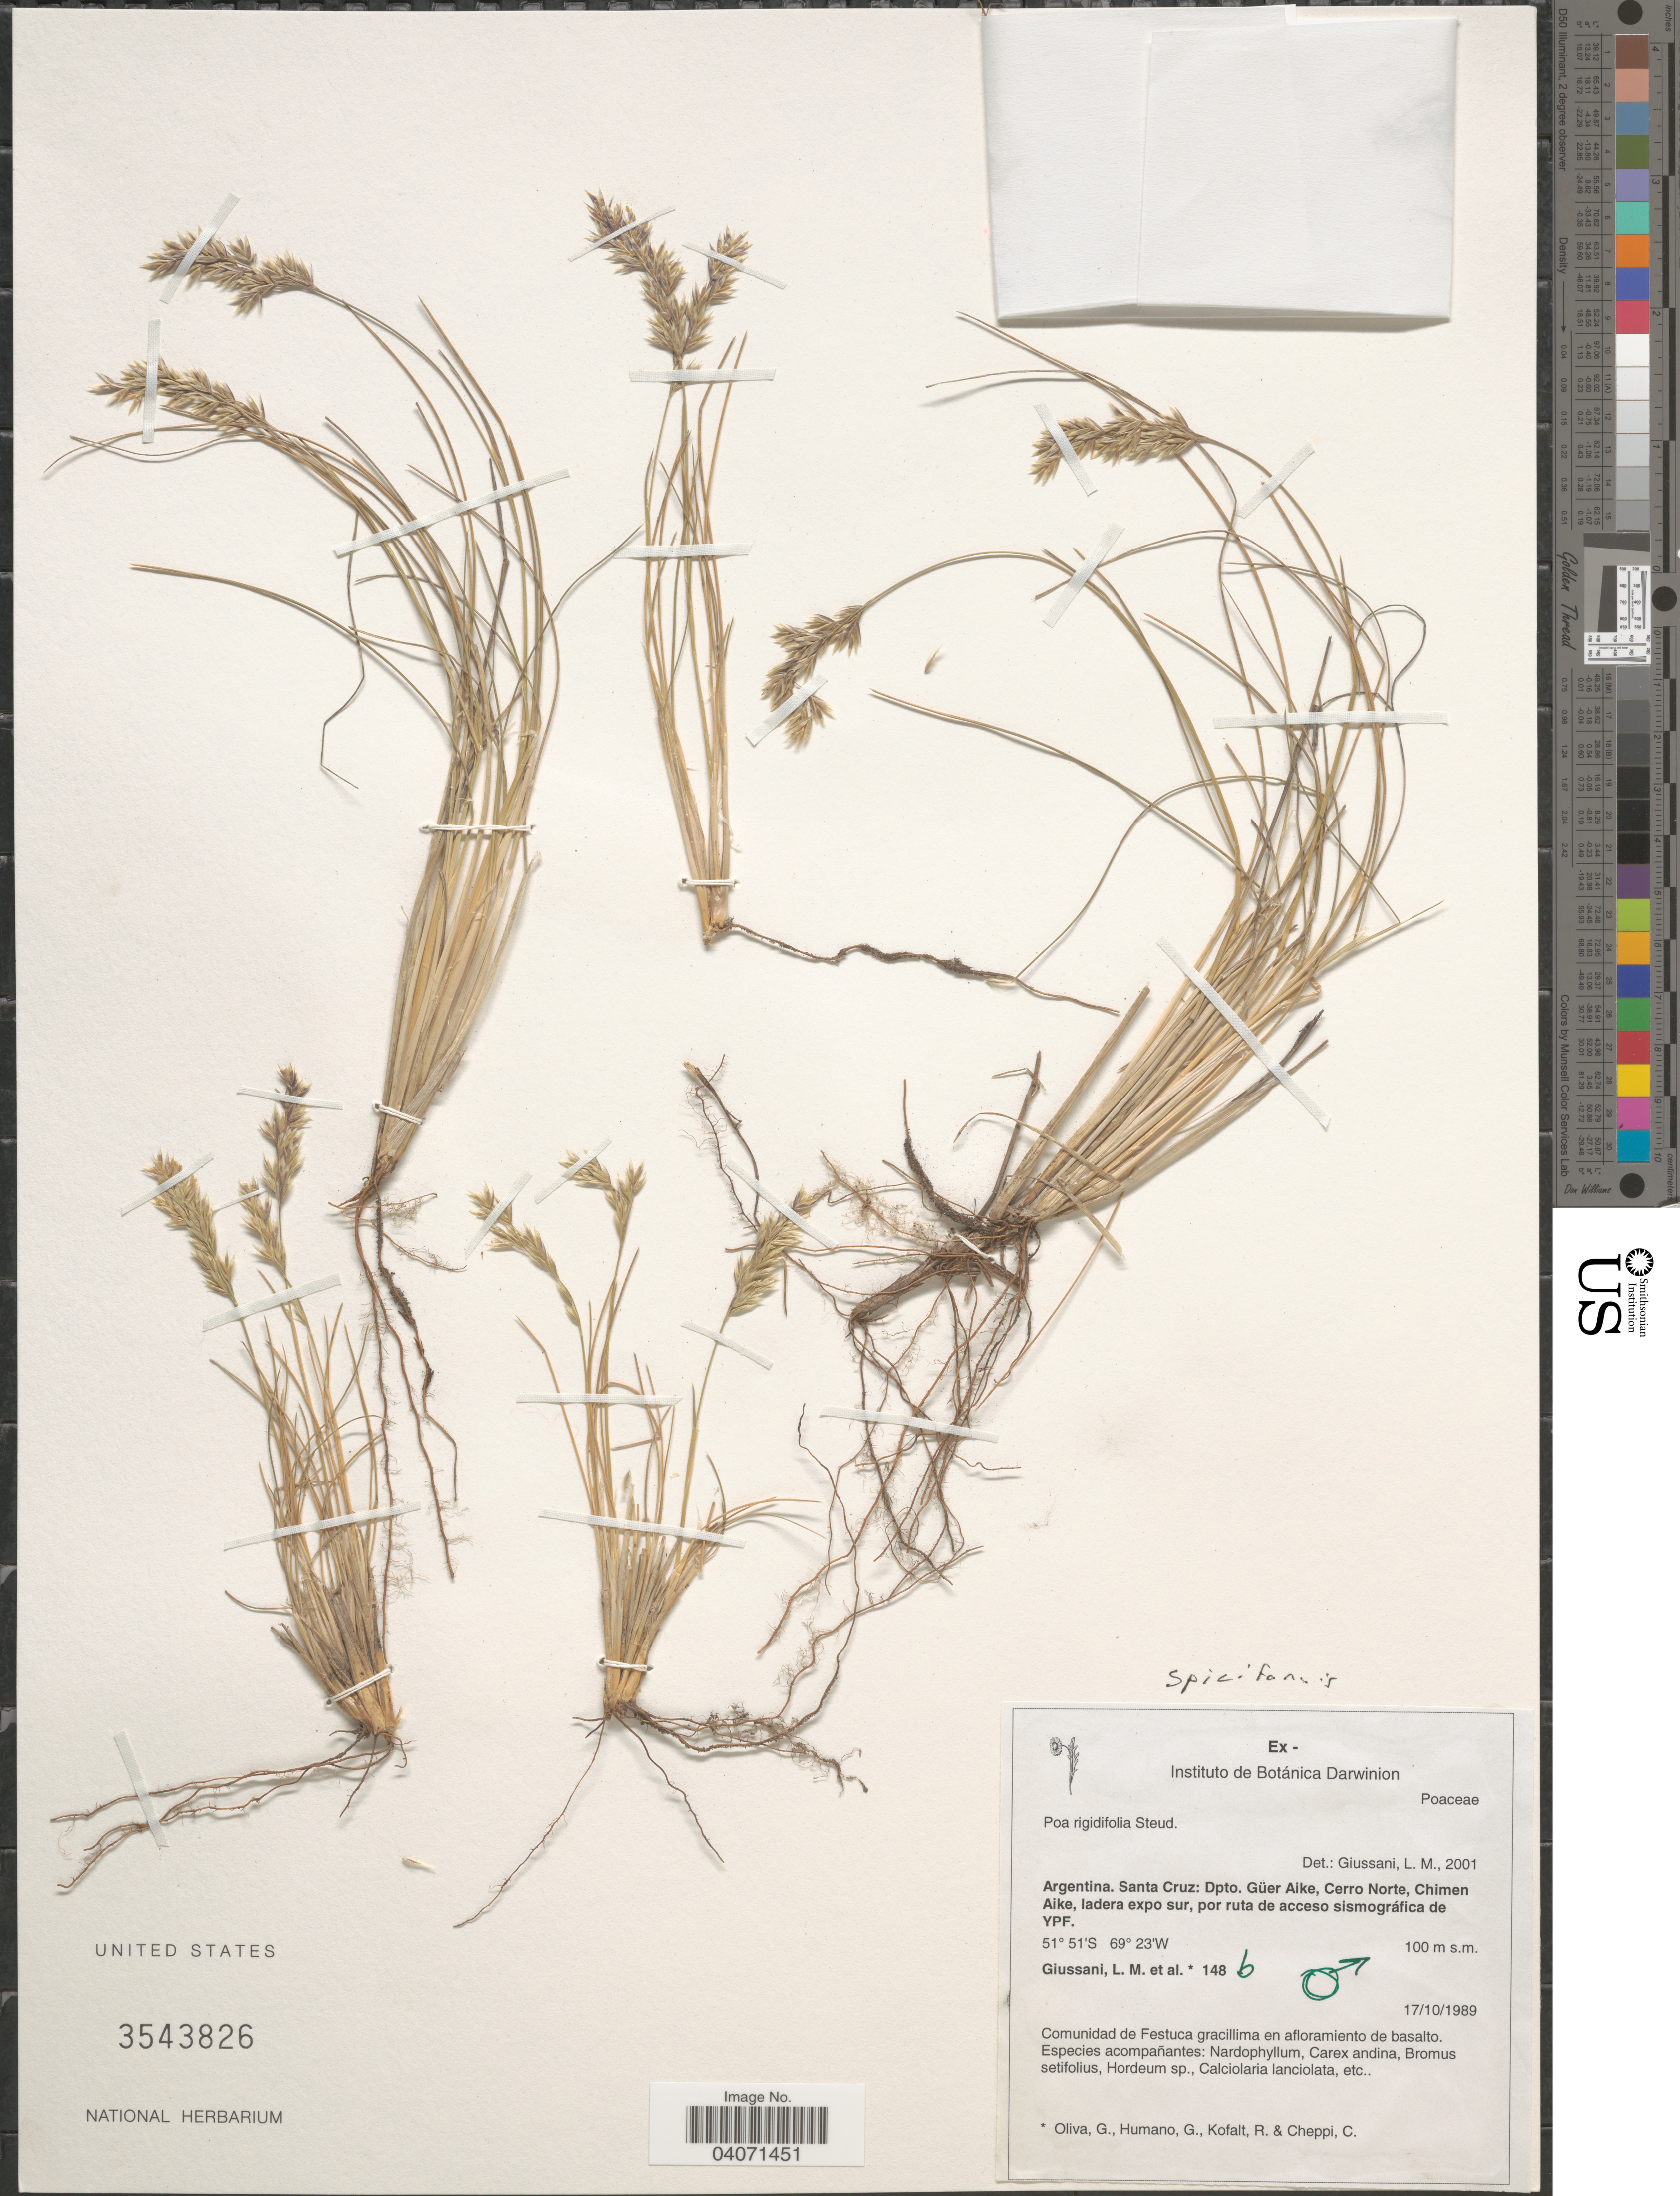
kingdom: Plantae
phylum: Tracheophyta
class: Liliopsida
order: Poales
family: Poaceae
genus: Poa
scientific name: Poa spiciformis var. spiciformis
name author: Steud.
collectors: L. Giussani, G. Oliva, G. Humano, R. Kofalt & C. Cheppi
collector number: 148b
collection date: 1989-10-17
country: Argentina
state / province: Santa Cruz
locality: Dpto. Güer Aike, Cerro Norte, Chimen Aike, ladera expo sur, por ruta de acceso sismográfica de YPF.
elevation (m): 100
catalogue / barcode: US 3543826